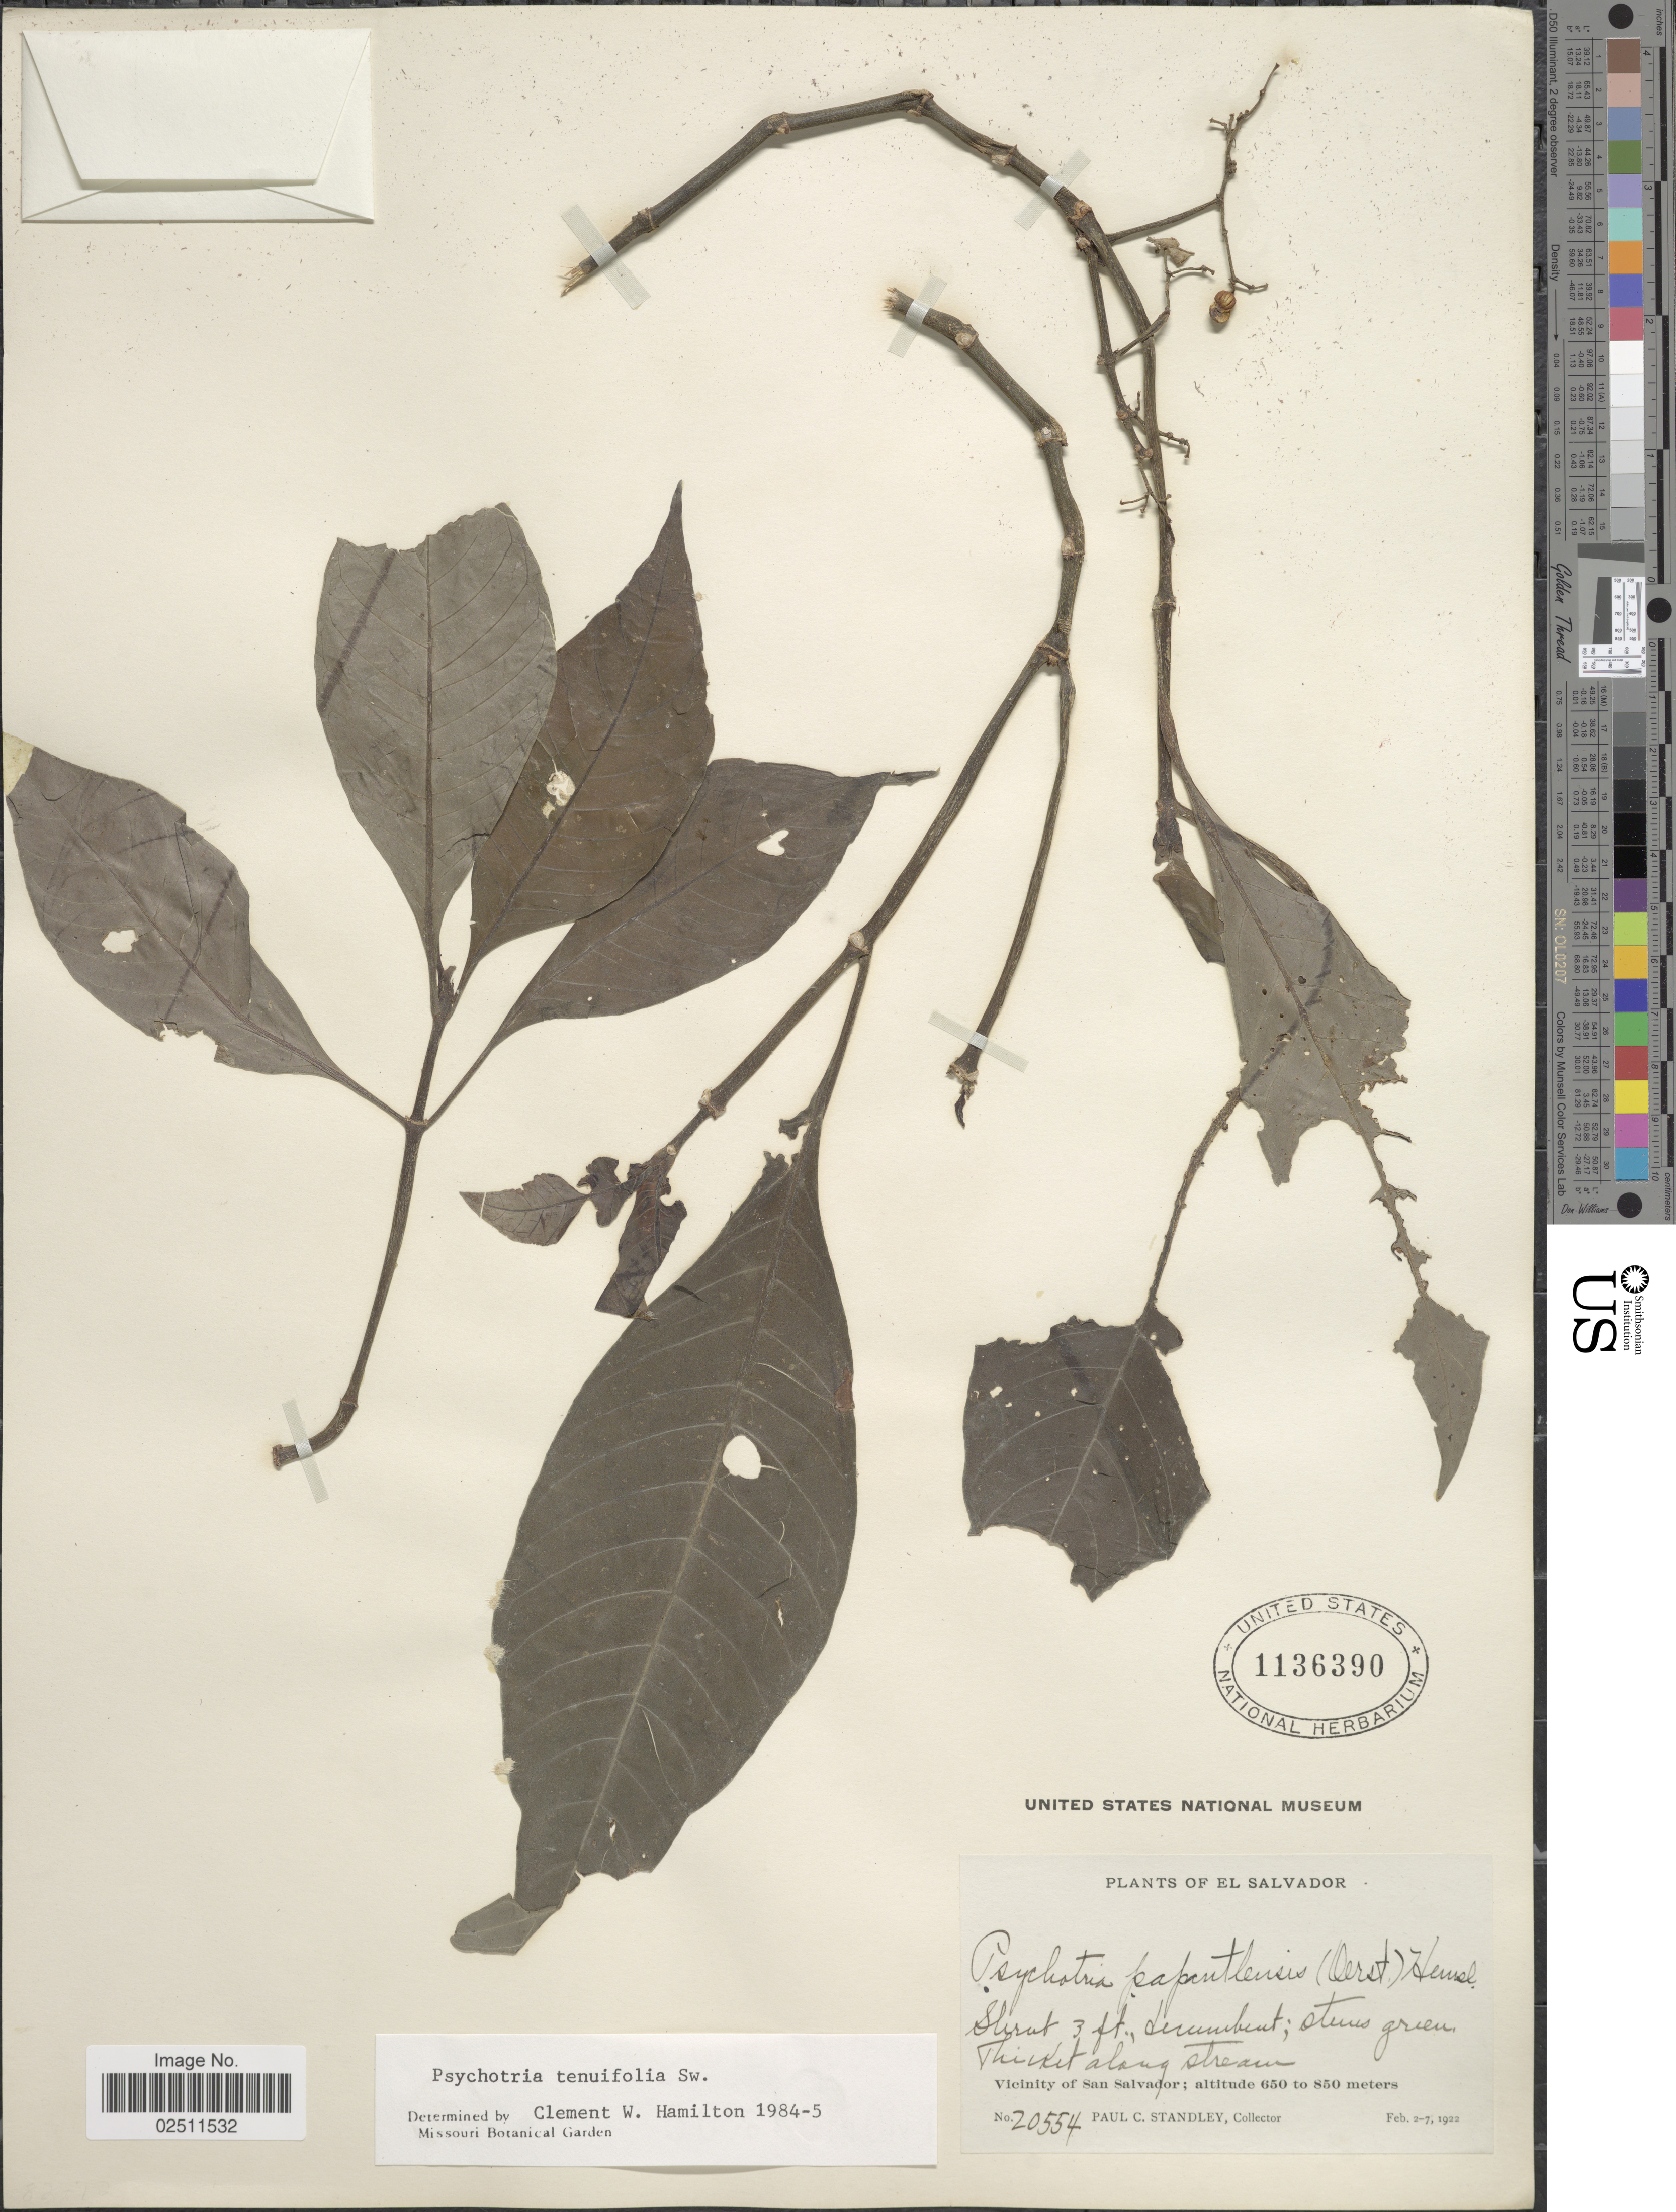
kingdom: Plantae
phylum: Tracheophyta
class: Magnoliopsida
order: Gentianales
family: Rubiaceae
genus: Psychotria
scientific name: Psychotria tenuifolia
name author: Sw.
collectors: P. C. Standley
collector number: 20554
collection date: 1922-02-02/1922-02-07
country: El Salvador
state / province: San Salvador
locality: Vicinity of San Salvador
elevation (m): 650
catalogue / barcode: US 1136390